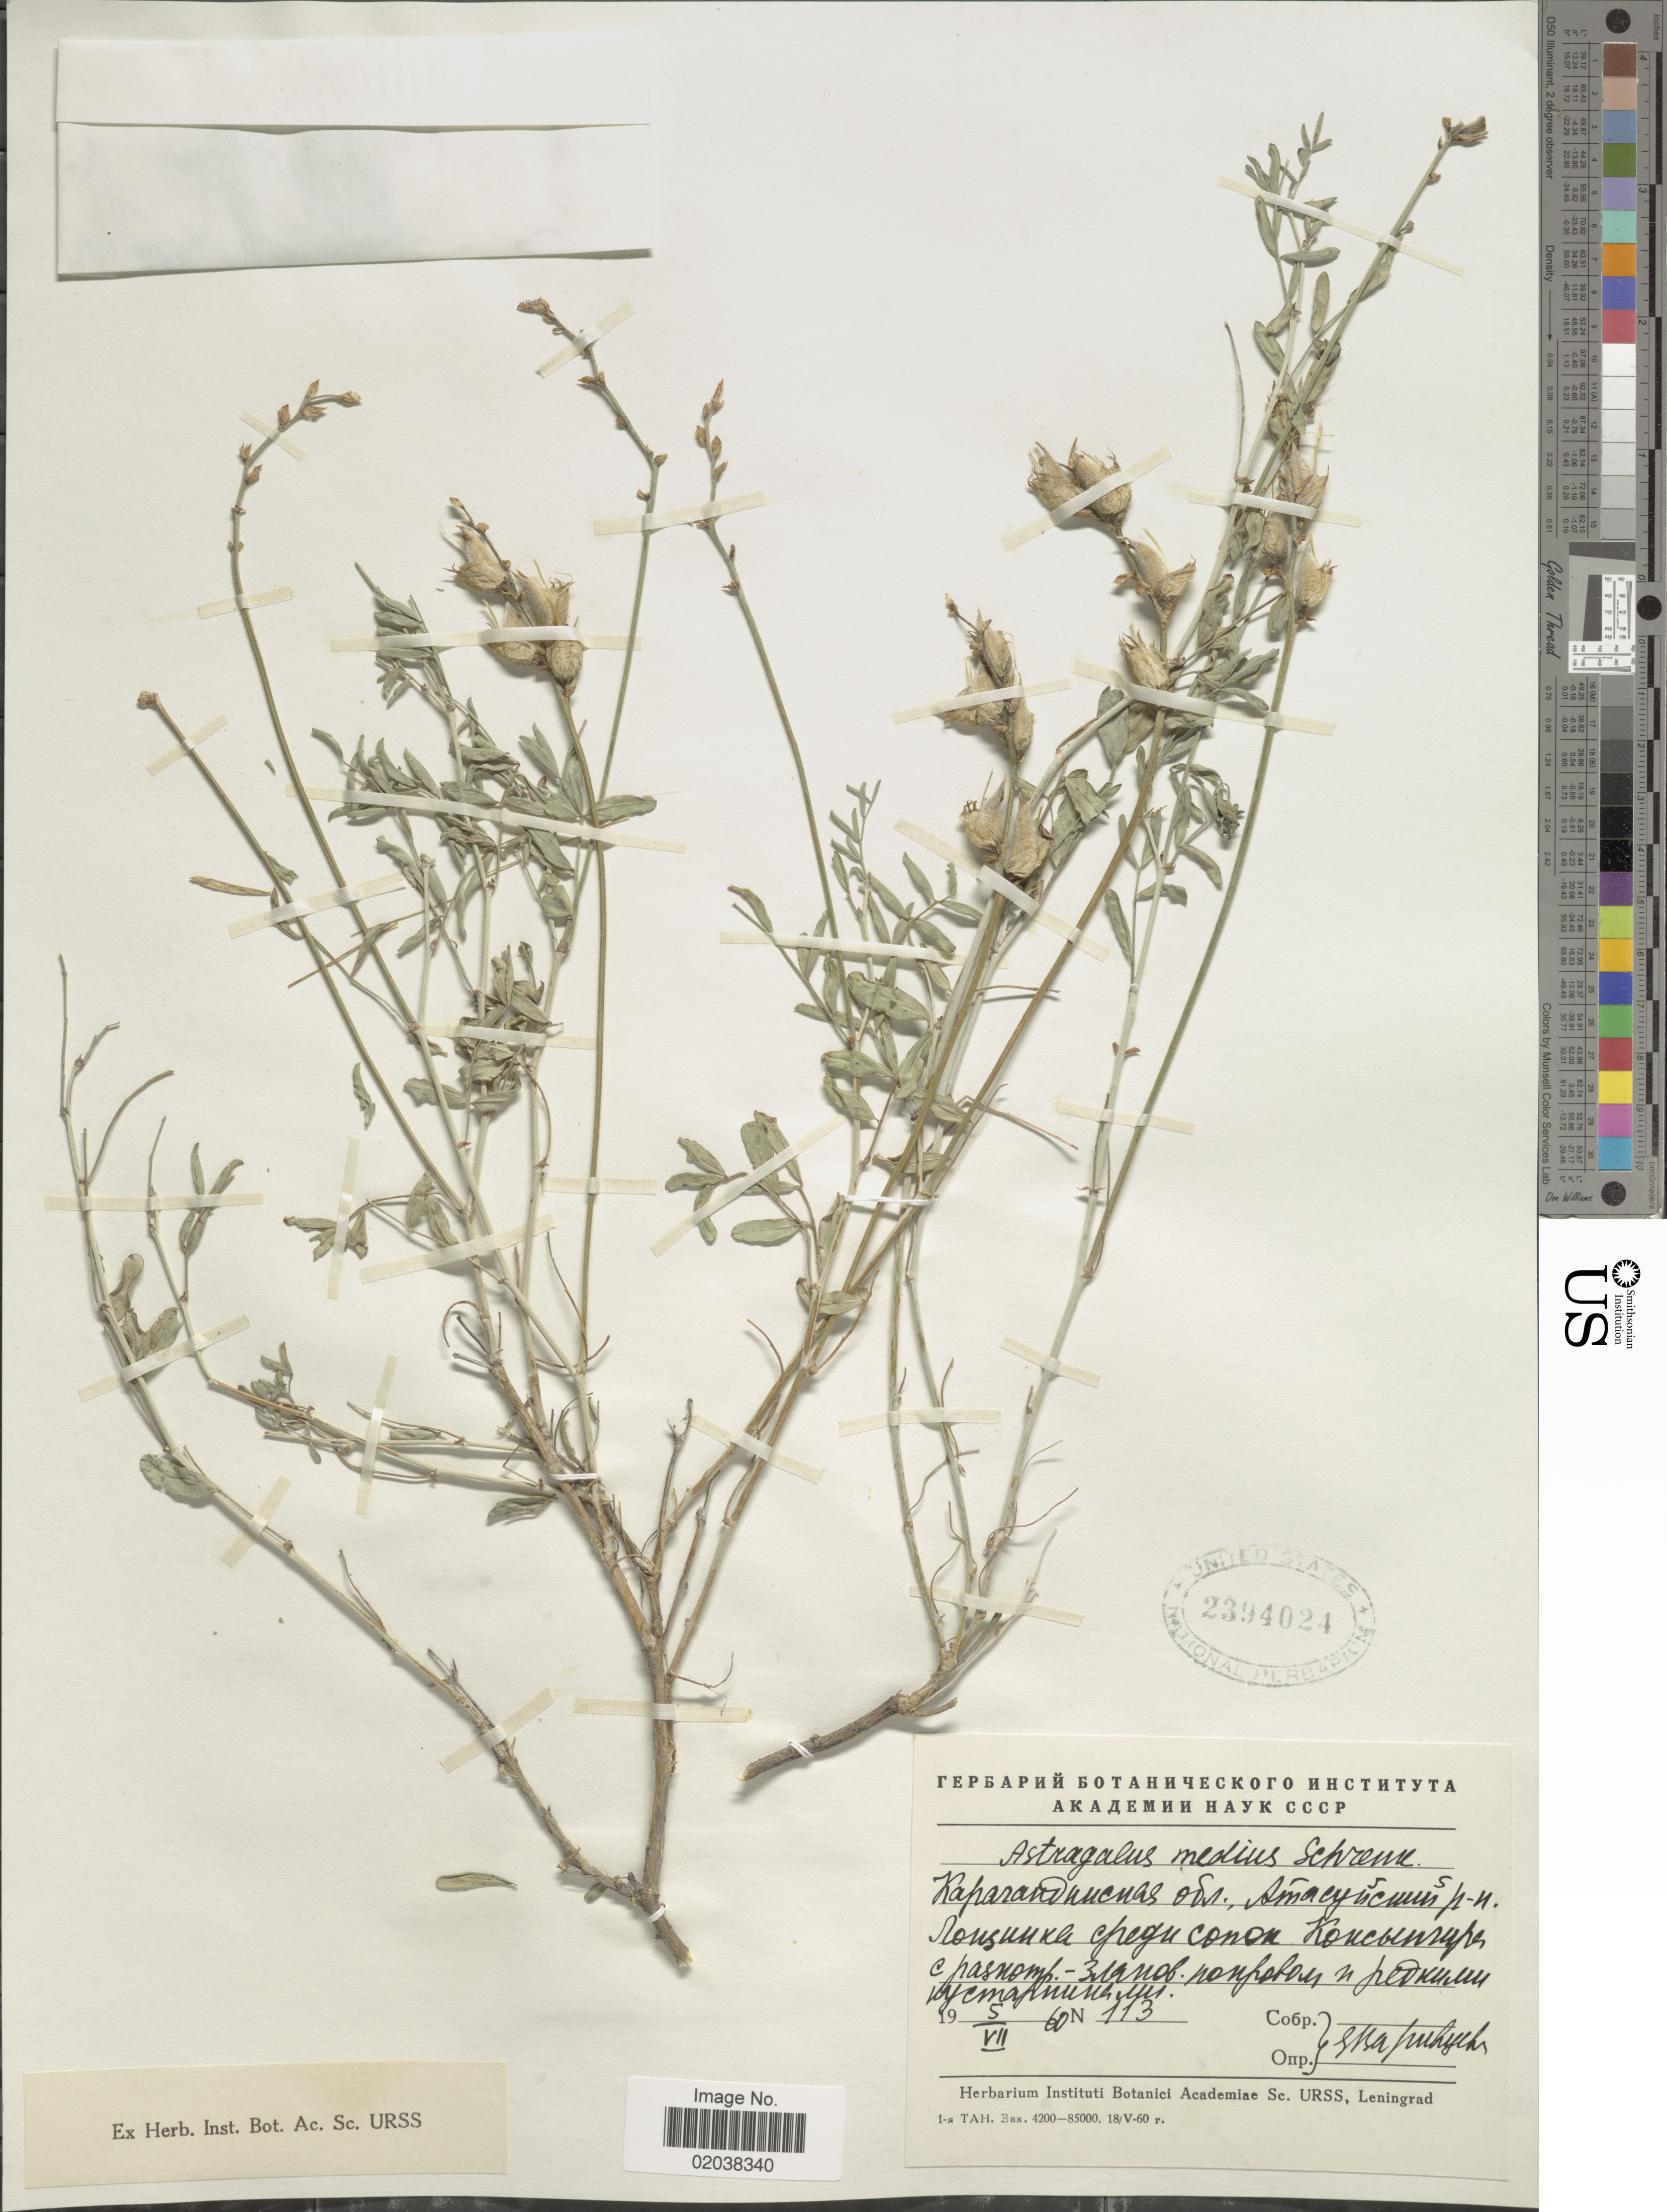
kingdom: Plantae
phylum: Tracheophyta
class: Magnoliopsida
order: Fabales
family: Fabaceae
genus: Astragalus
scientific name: Astragalus medius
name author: Schrenk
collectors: E. Varivtseva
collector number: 113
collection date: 1960-07-05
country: Kazakhstan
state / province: Qaraghandy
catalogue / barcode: US 2394024